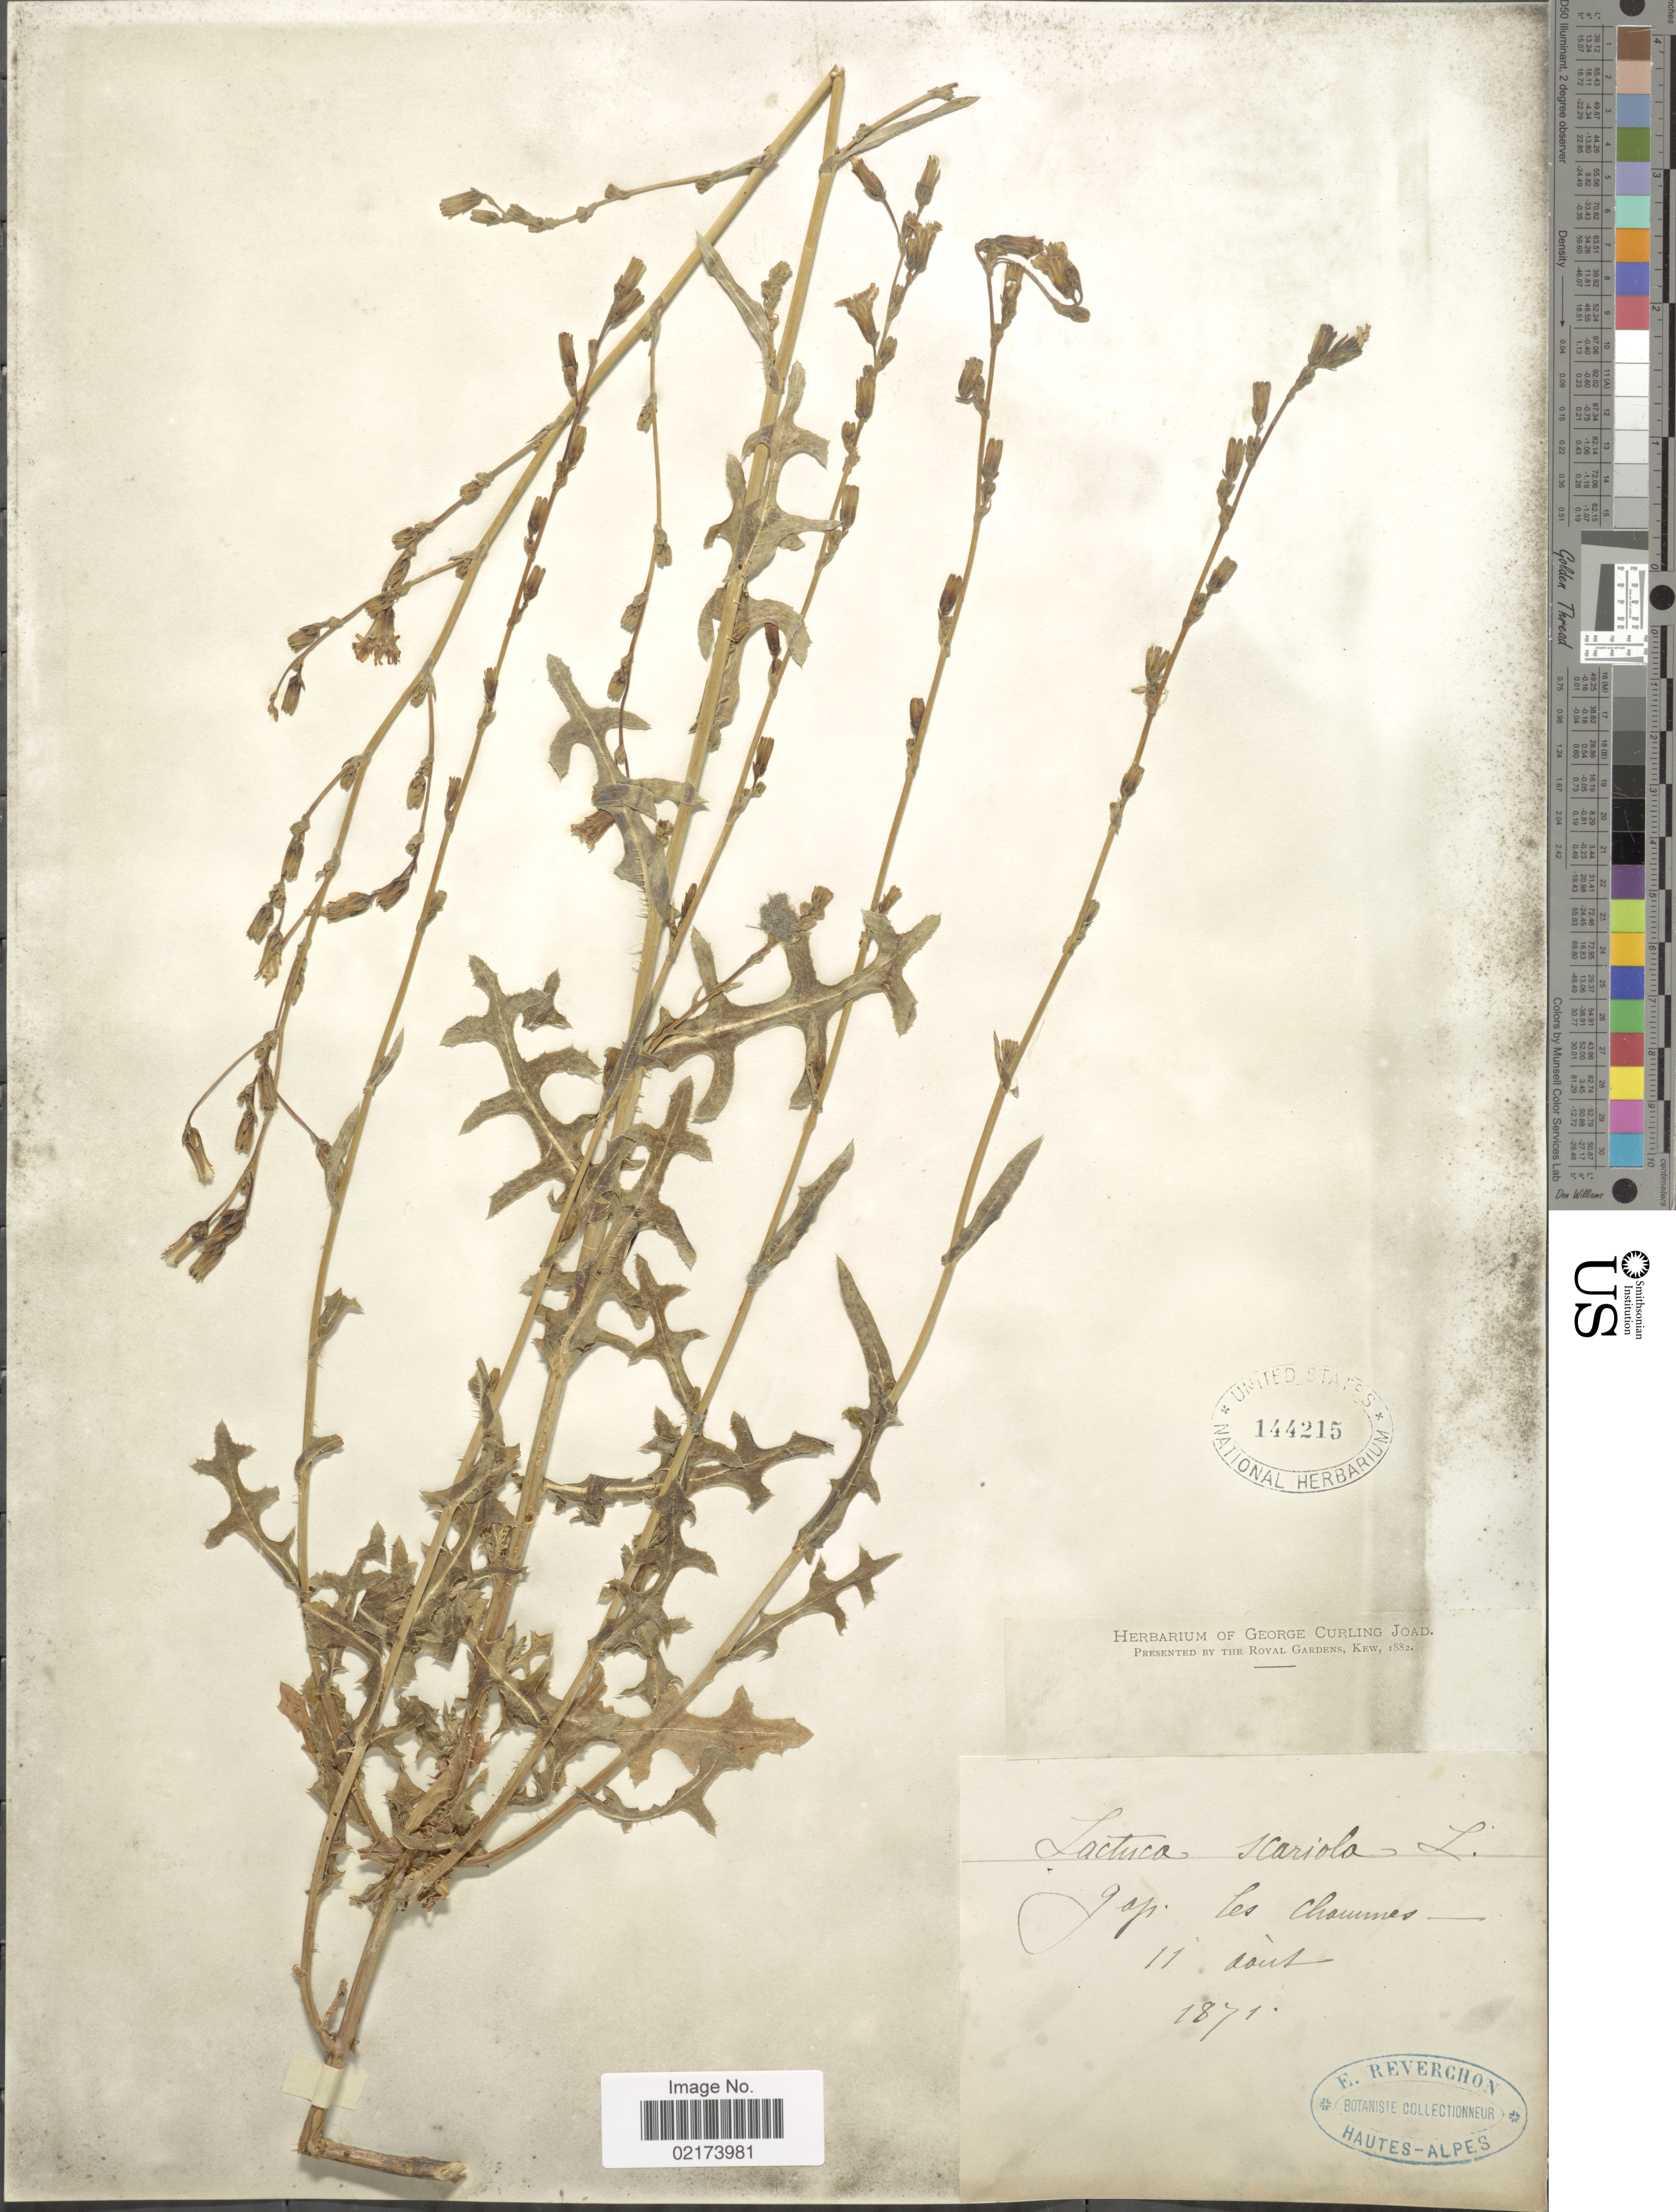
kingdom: Plantae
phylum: Tracheophyta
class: Magnoliopsida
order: Asterales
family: Asteraceae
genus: Lactuca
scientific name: Lactuca serriola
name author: L.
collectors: E. Reverchon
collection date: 1871-08-11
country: France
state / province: Provence-Alpes-Côte d'Azur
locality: Gap, les Chaumes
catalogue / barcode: US 144215